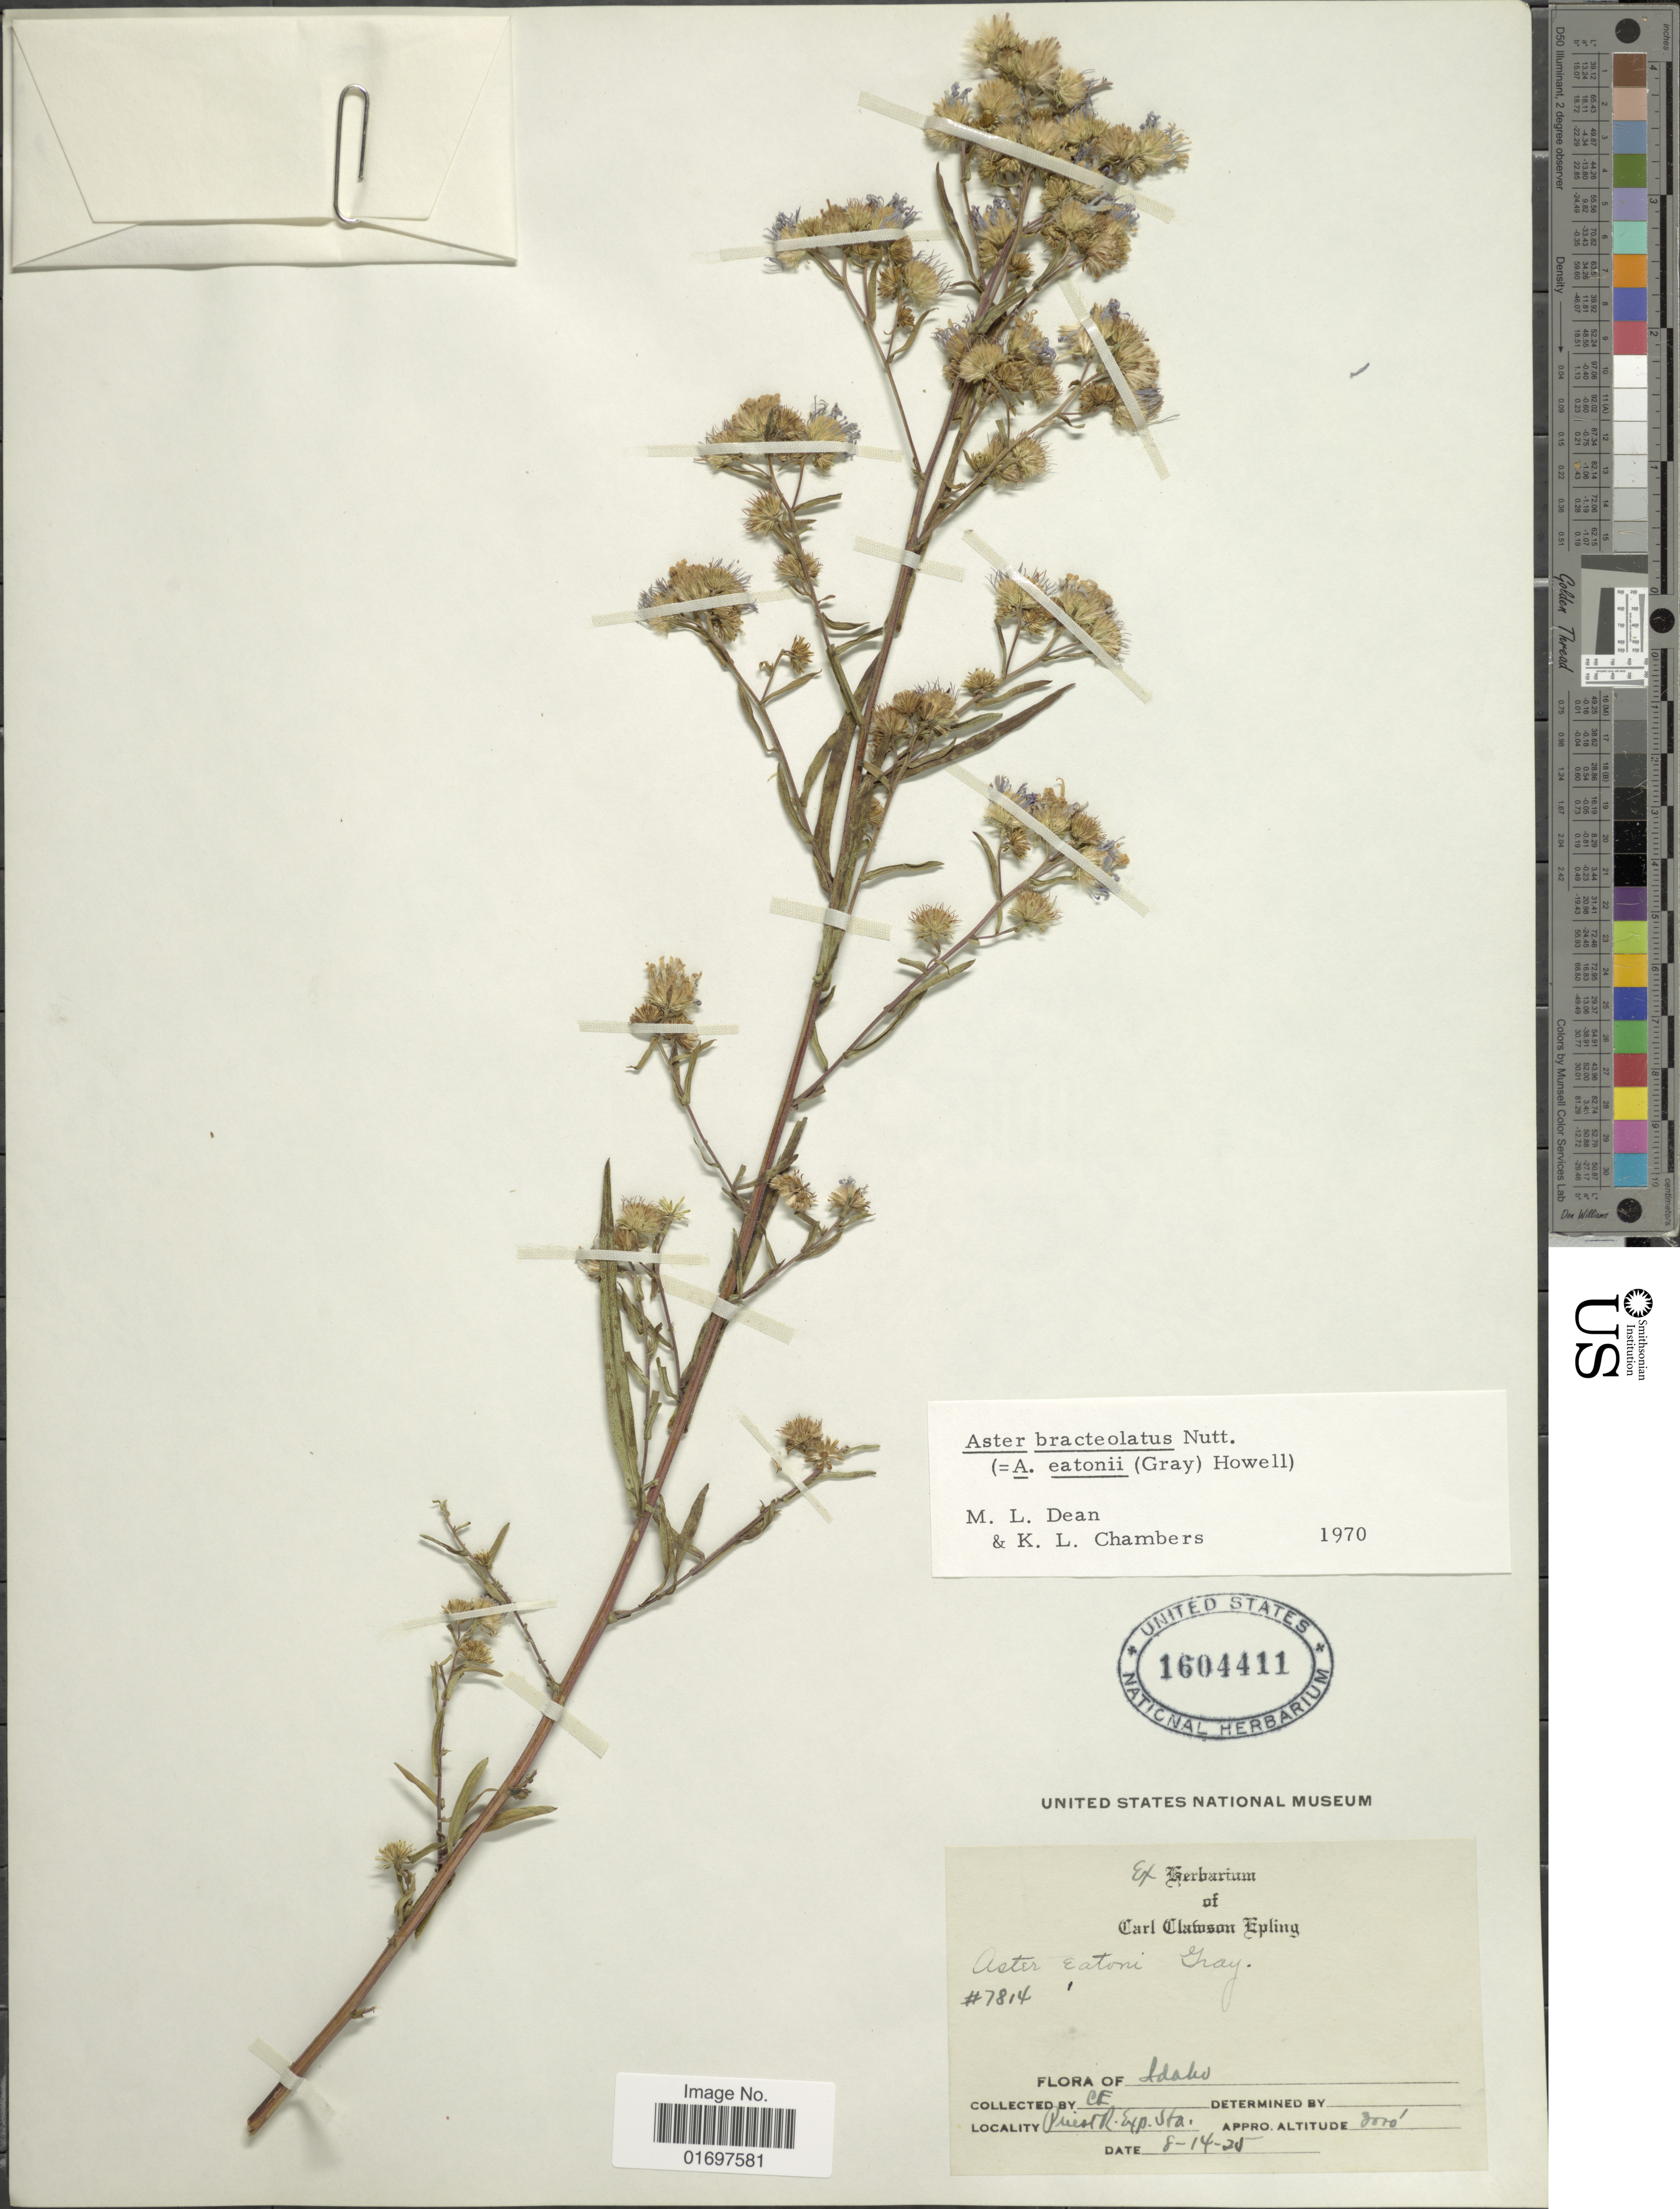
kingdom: Plantae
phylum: Tracheophyta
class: Magnoliopsida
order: Asterales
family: Asteraceae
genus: Symphyotrichum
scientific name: Symphyotrichum bracteolatum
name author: (Nutt.) G.L. Nesom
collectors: C. C. Epling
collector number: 7814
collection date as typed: Transcribed d/m/y: 14/8/25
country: United States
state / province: Idaho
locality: P [illegible text] Exp. Sta.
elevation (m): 914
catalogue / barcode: US 1604411